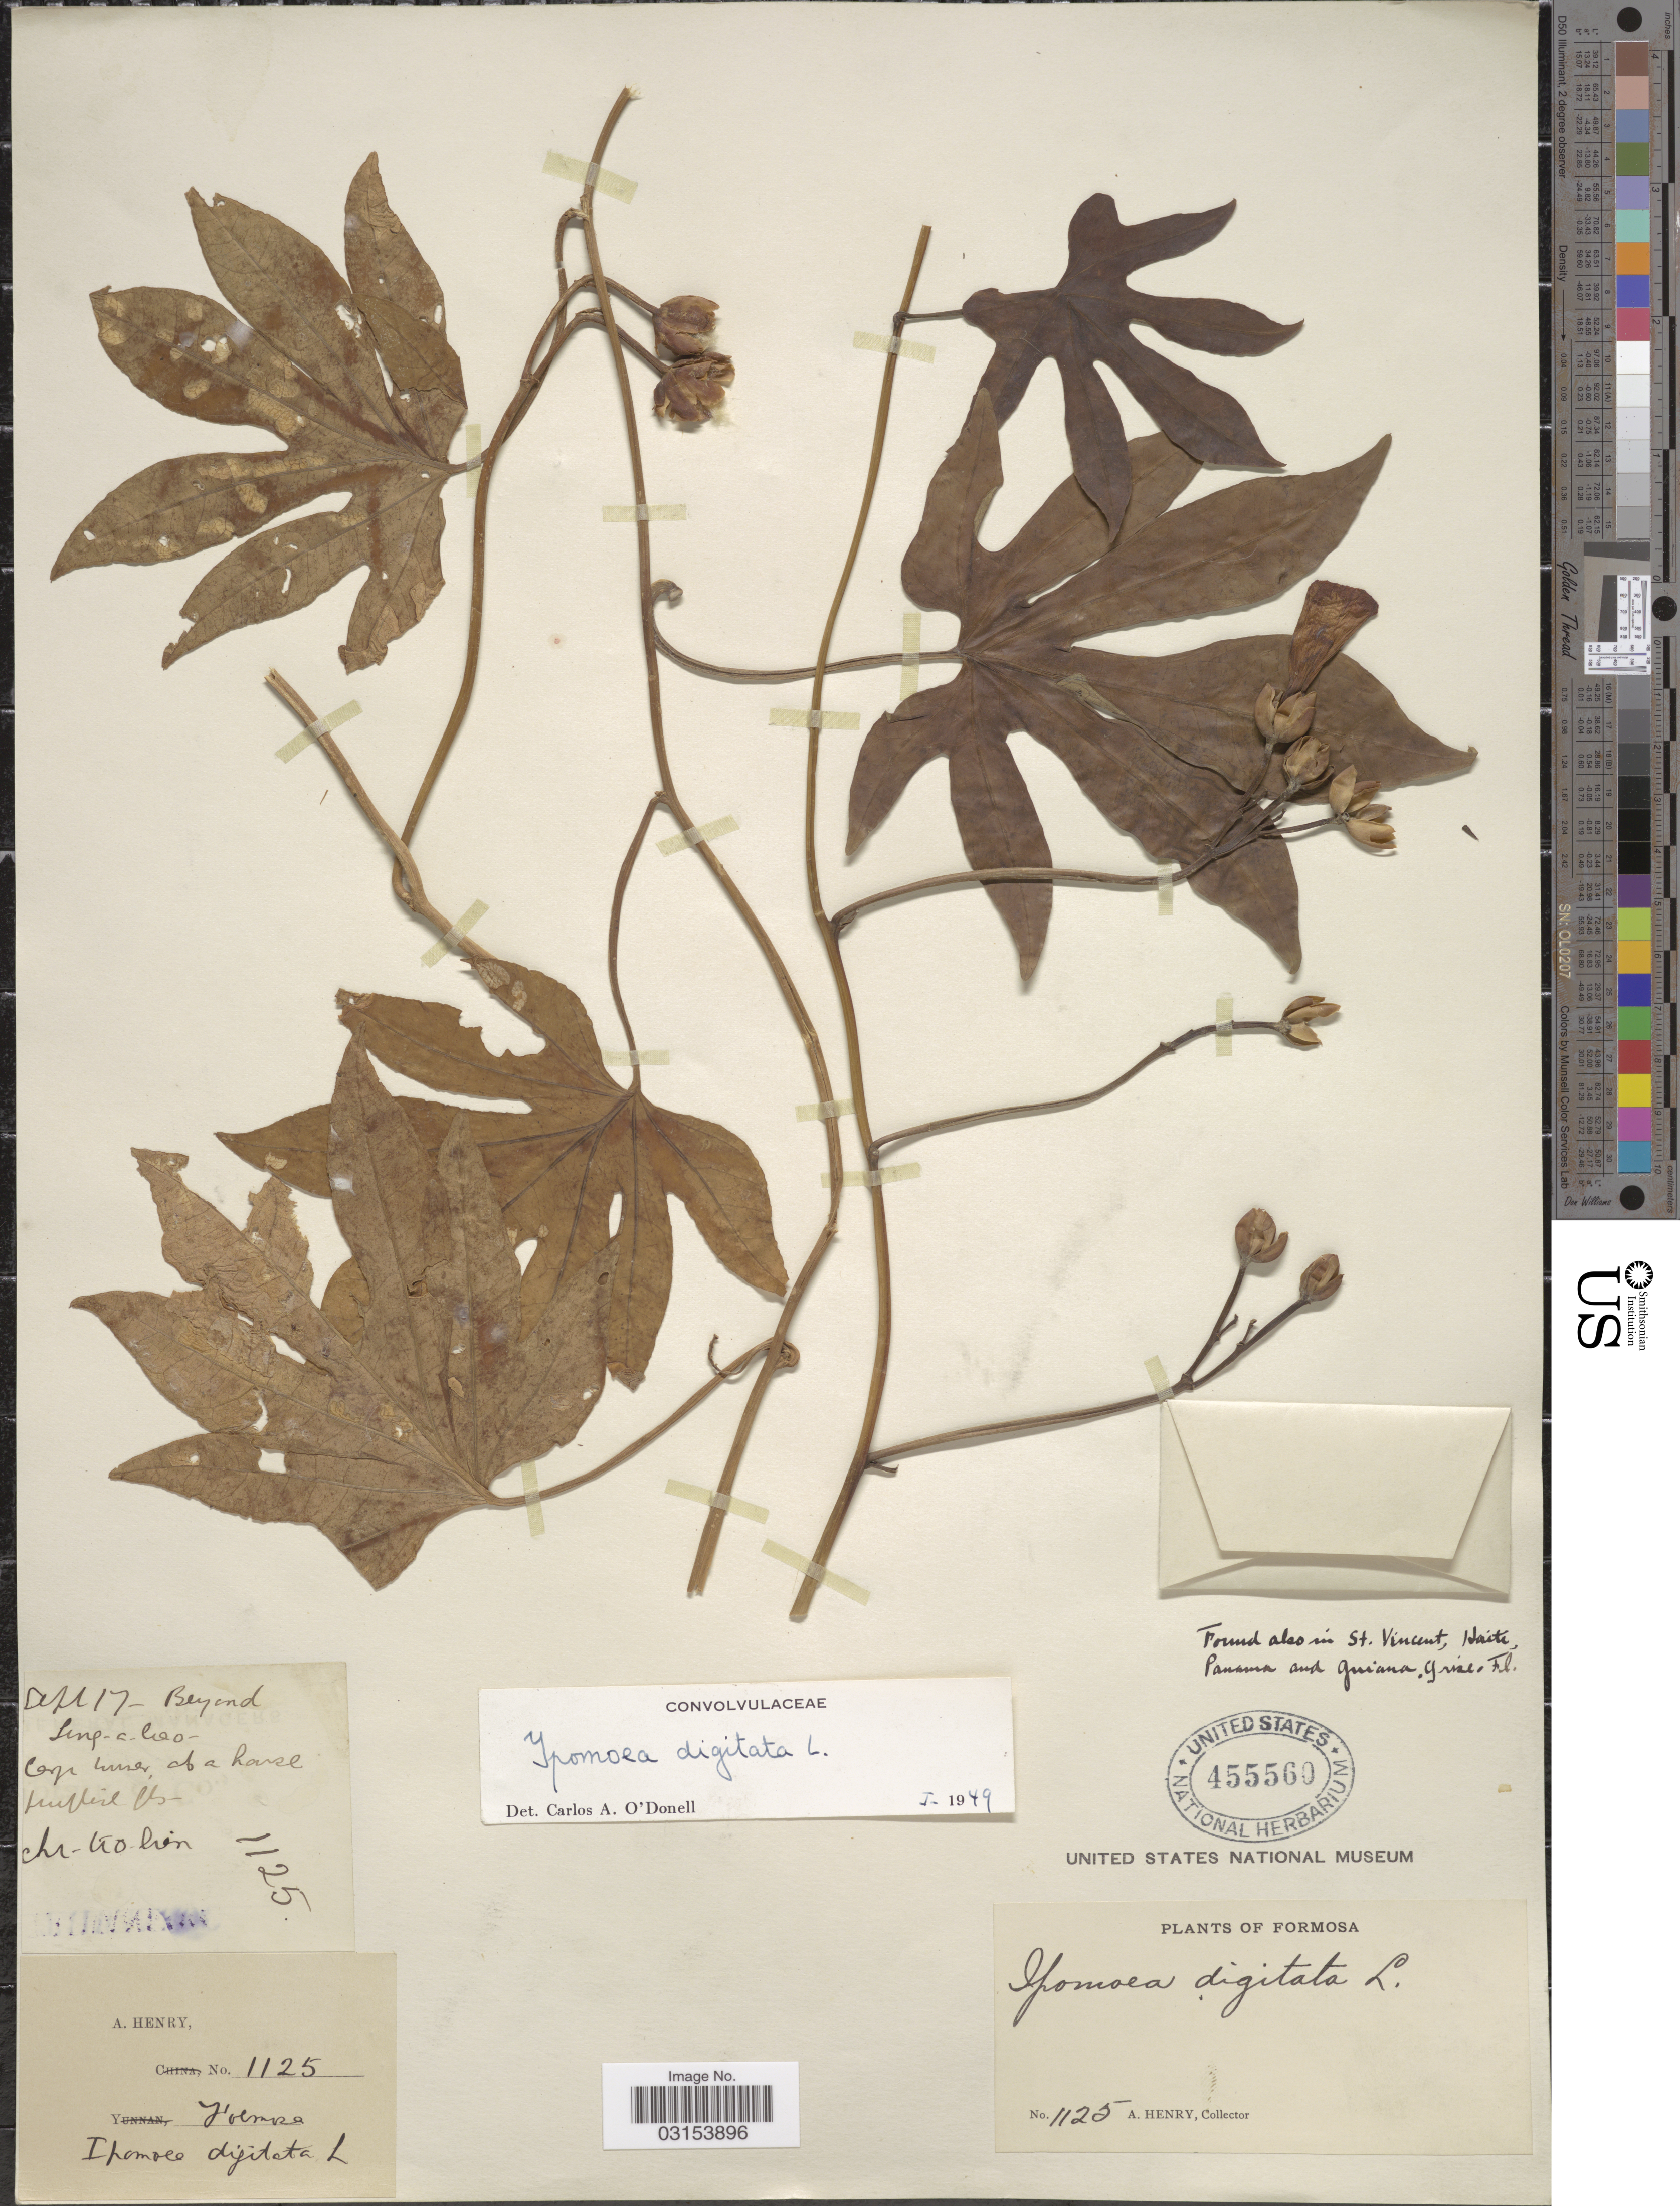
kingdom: Plantae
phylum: Tracheophyta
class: Magnoliopsida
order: Solanales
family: Convolvulaceae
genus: Ipomoea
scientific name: Ipomoea digitata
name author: L.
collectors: A. Henry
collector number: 1125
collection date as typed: Transcribed d/m/y: /9/17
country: Taiwan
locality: Formosa. Beyond Ling-a-lao.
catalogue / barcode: US 455560